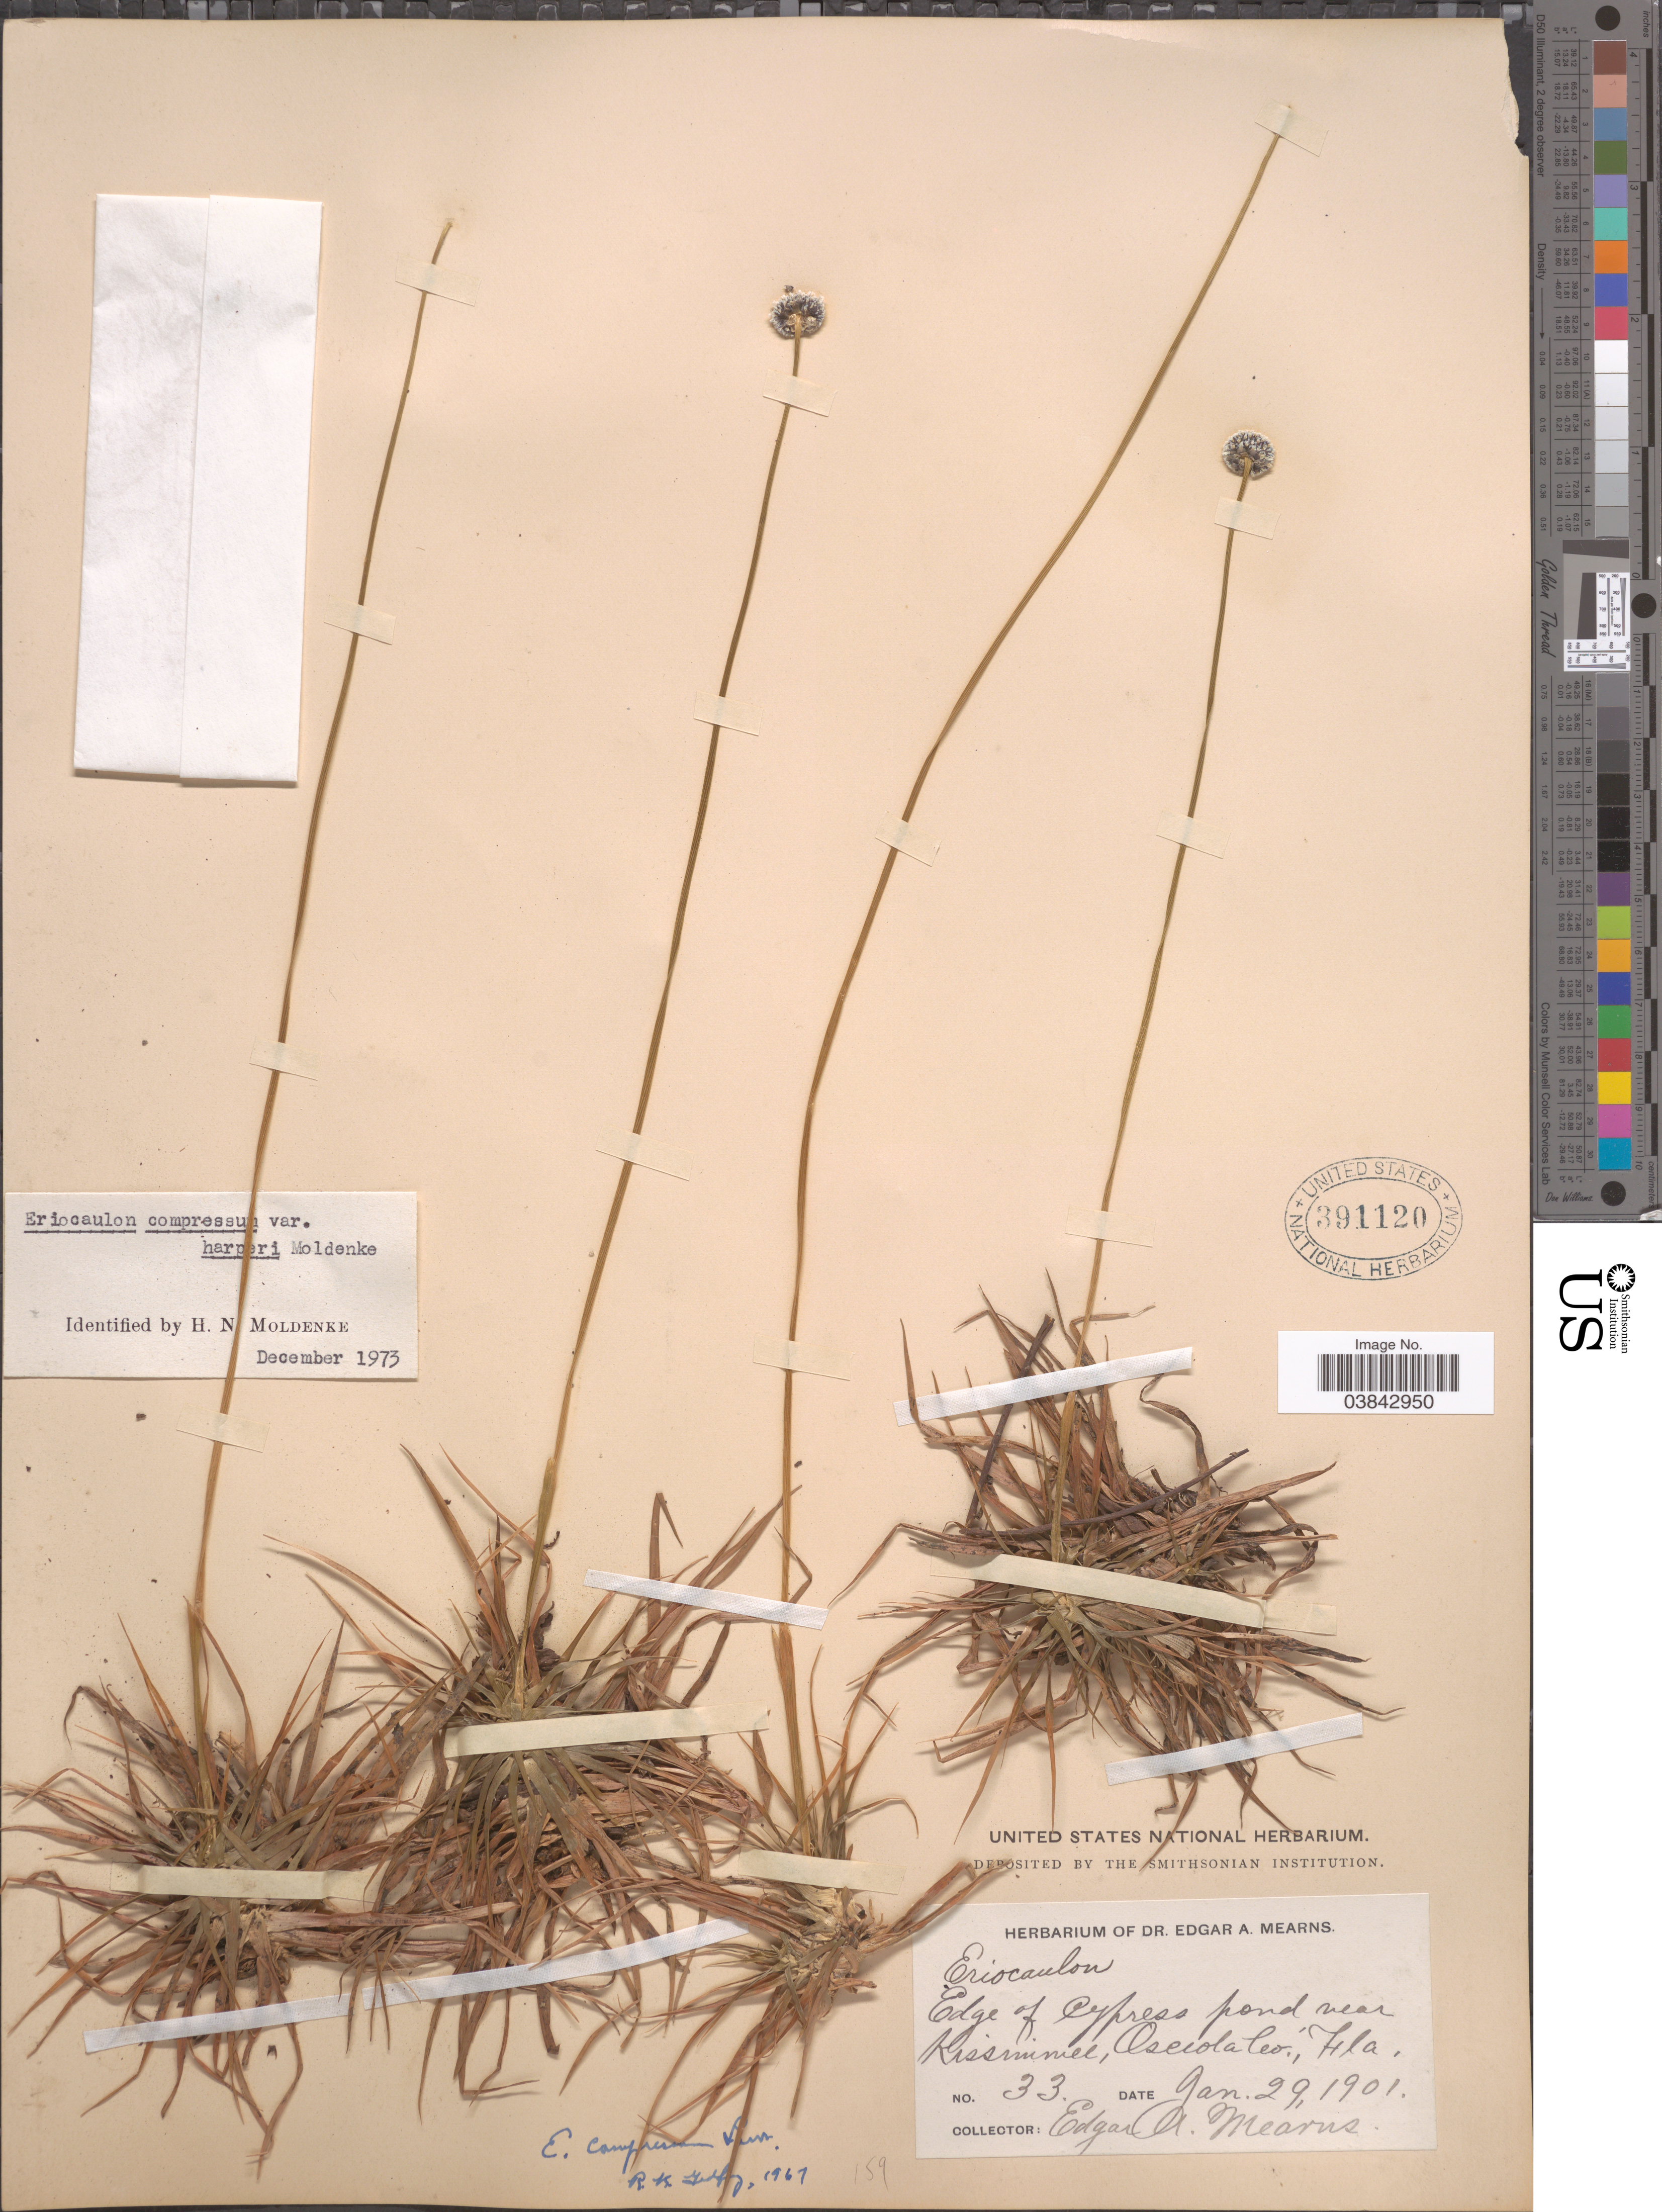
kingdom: Plantae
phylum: Tracheophyta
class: Liliopsida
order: Poales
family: Eriocaulaceae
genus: Eriocaulon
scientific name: Eriocaulon compressum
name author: Lam.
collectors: E. A. Mearns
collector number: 33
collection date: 1901-01-29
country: United States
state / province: Florida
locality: Edge of Cypress pond near Kissimmee, Osceola Co.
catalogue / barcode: US 391120